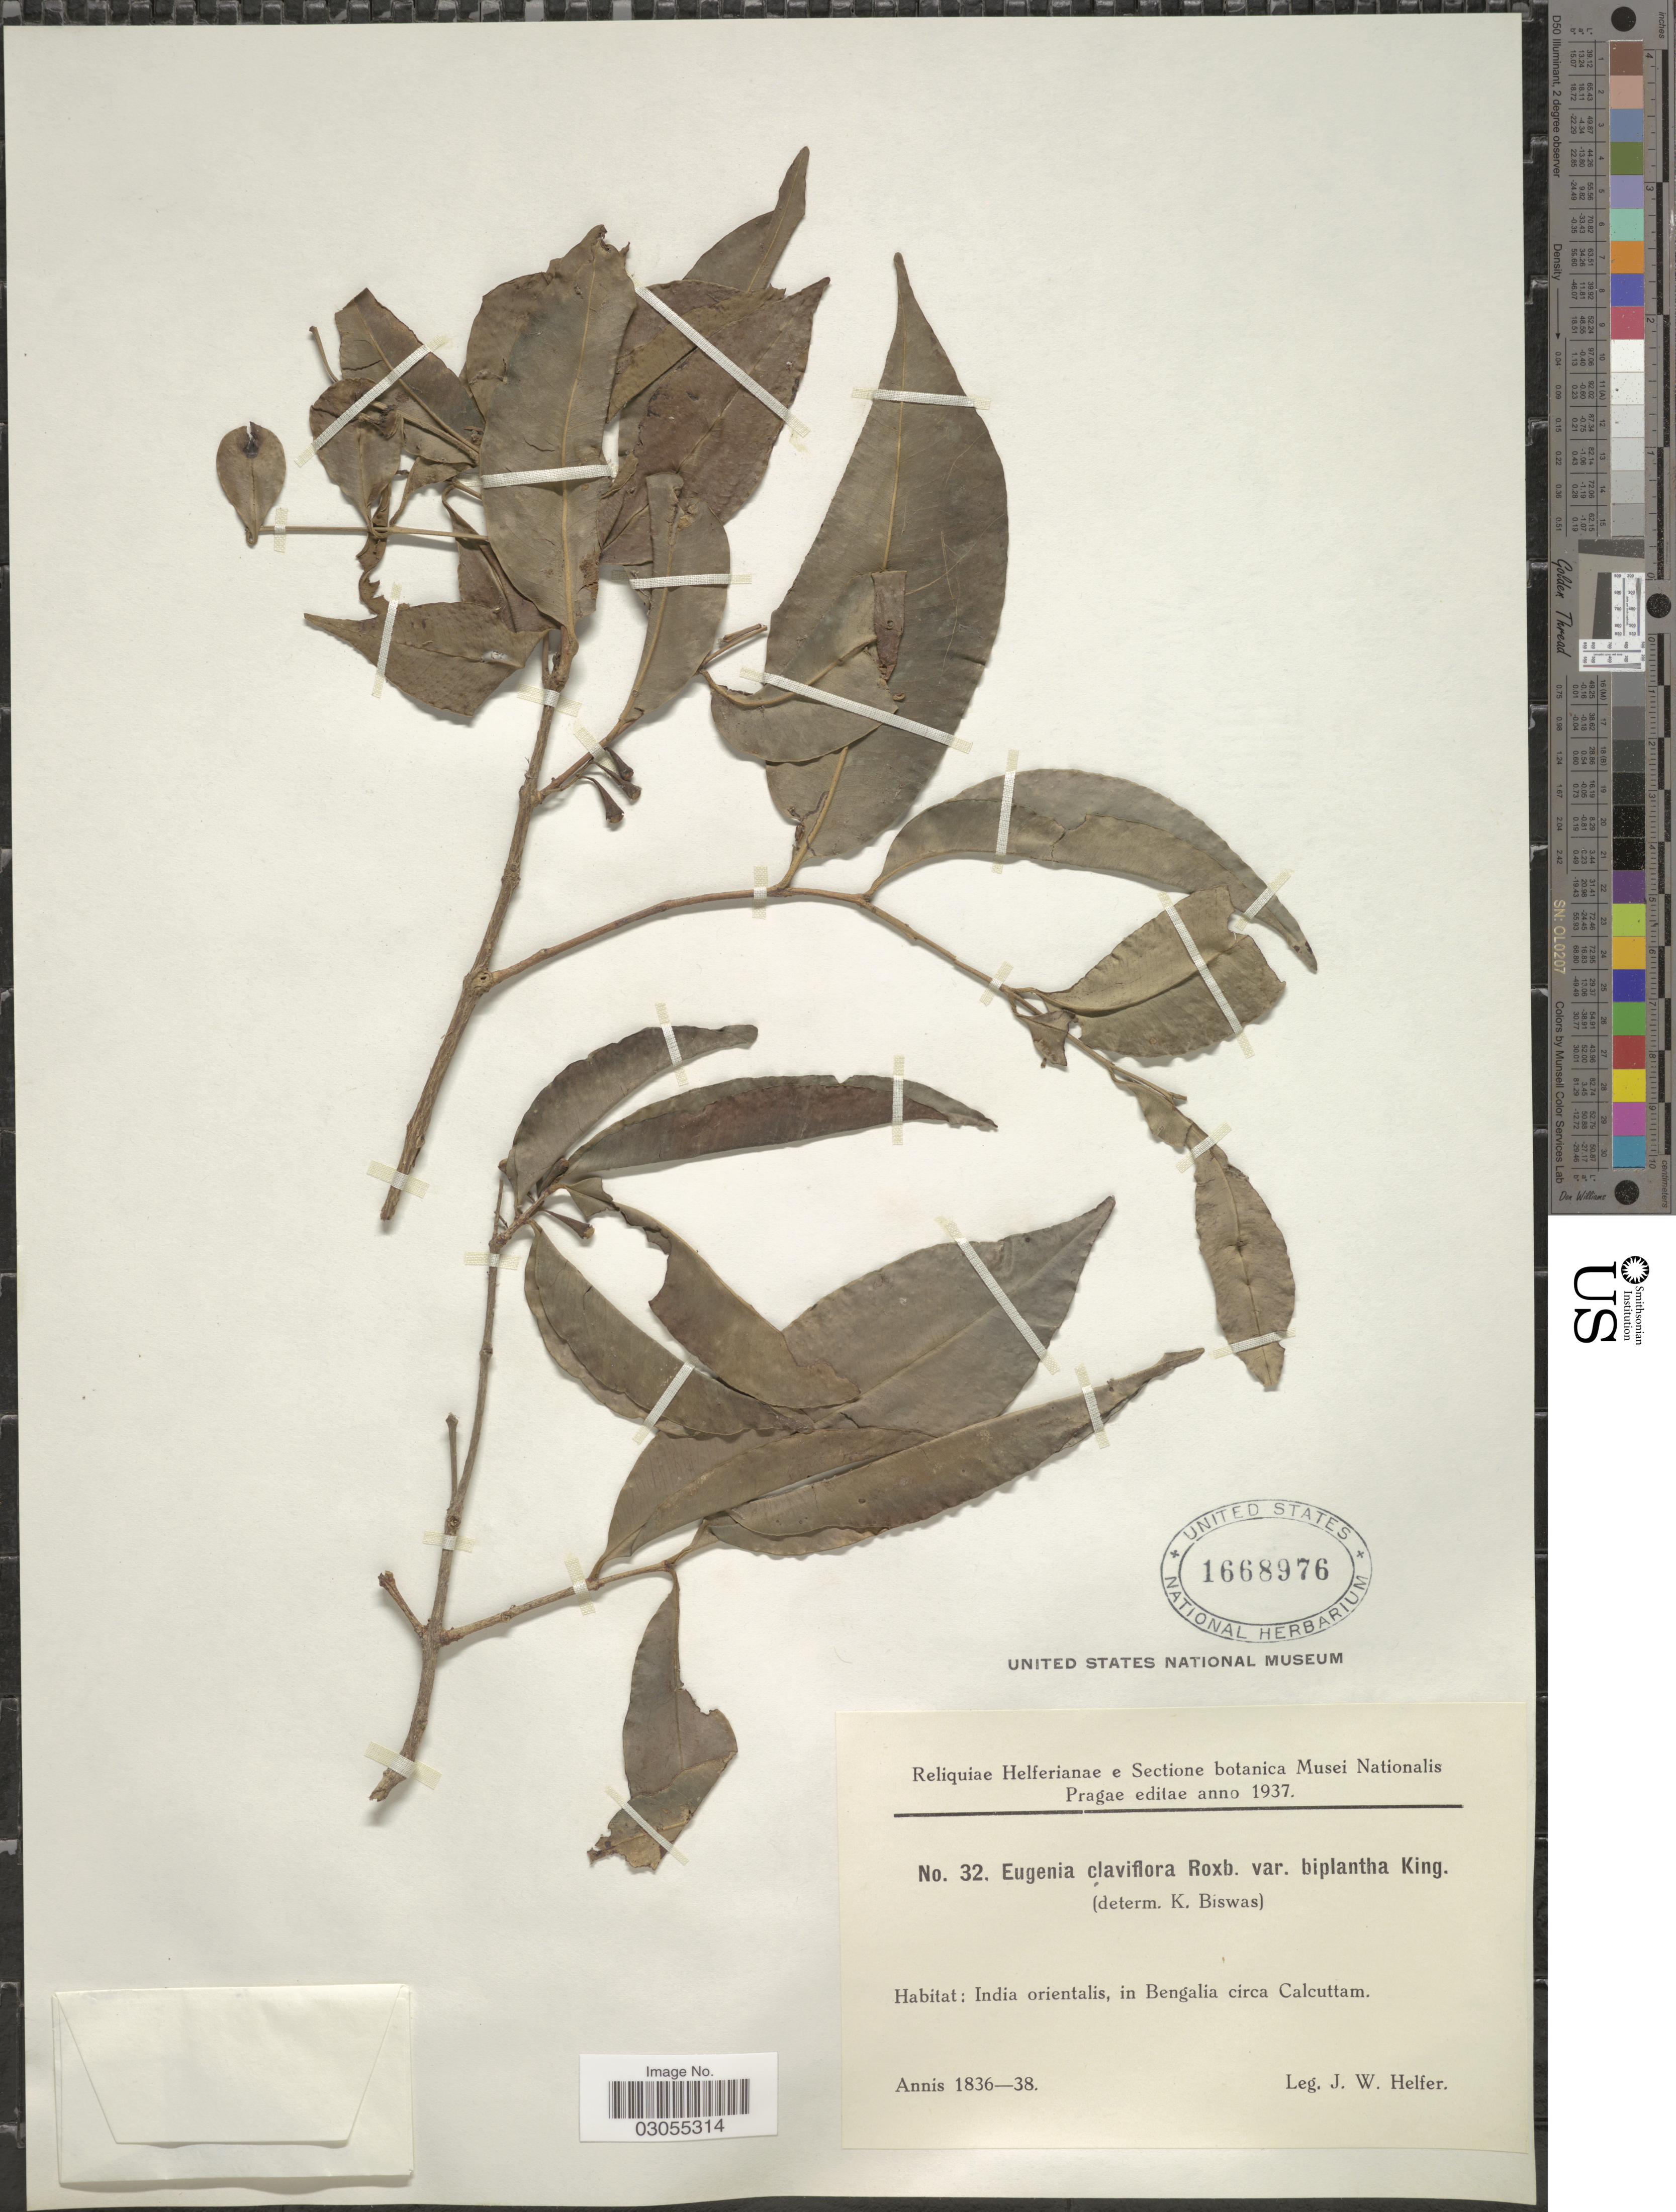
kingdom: Plantae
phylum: Tracheophyta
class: Magnoliopsida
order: Myrtales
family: Myrtaceae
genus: Syzygium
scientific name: Syzygium claviflorum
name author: (Roxb.) Wall. ex Steud.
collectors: J. W. Helfer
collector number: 32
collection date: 1836/1838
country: India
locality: India orientalis, in Bengalia circa Calcuttam.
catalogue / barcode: US 1668976